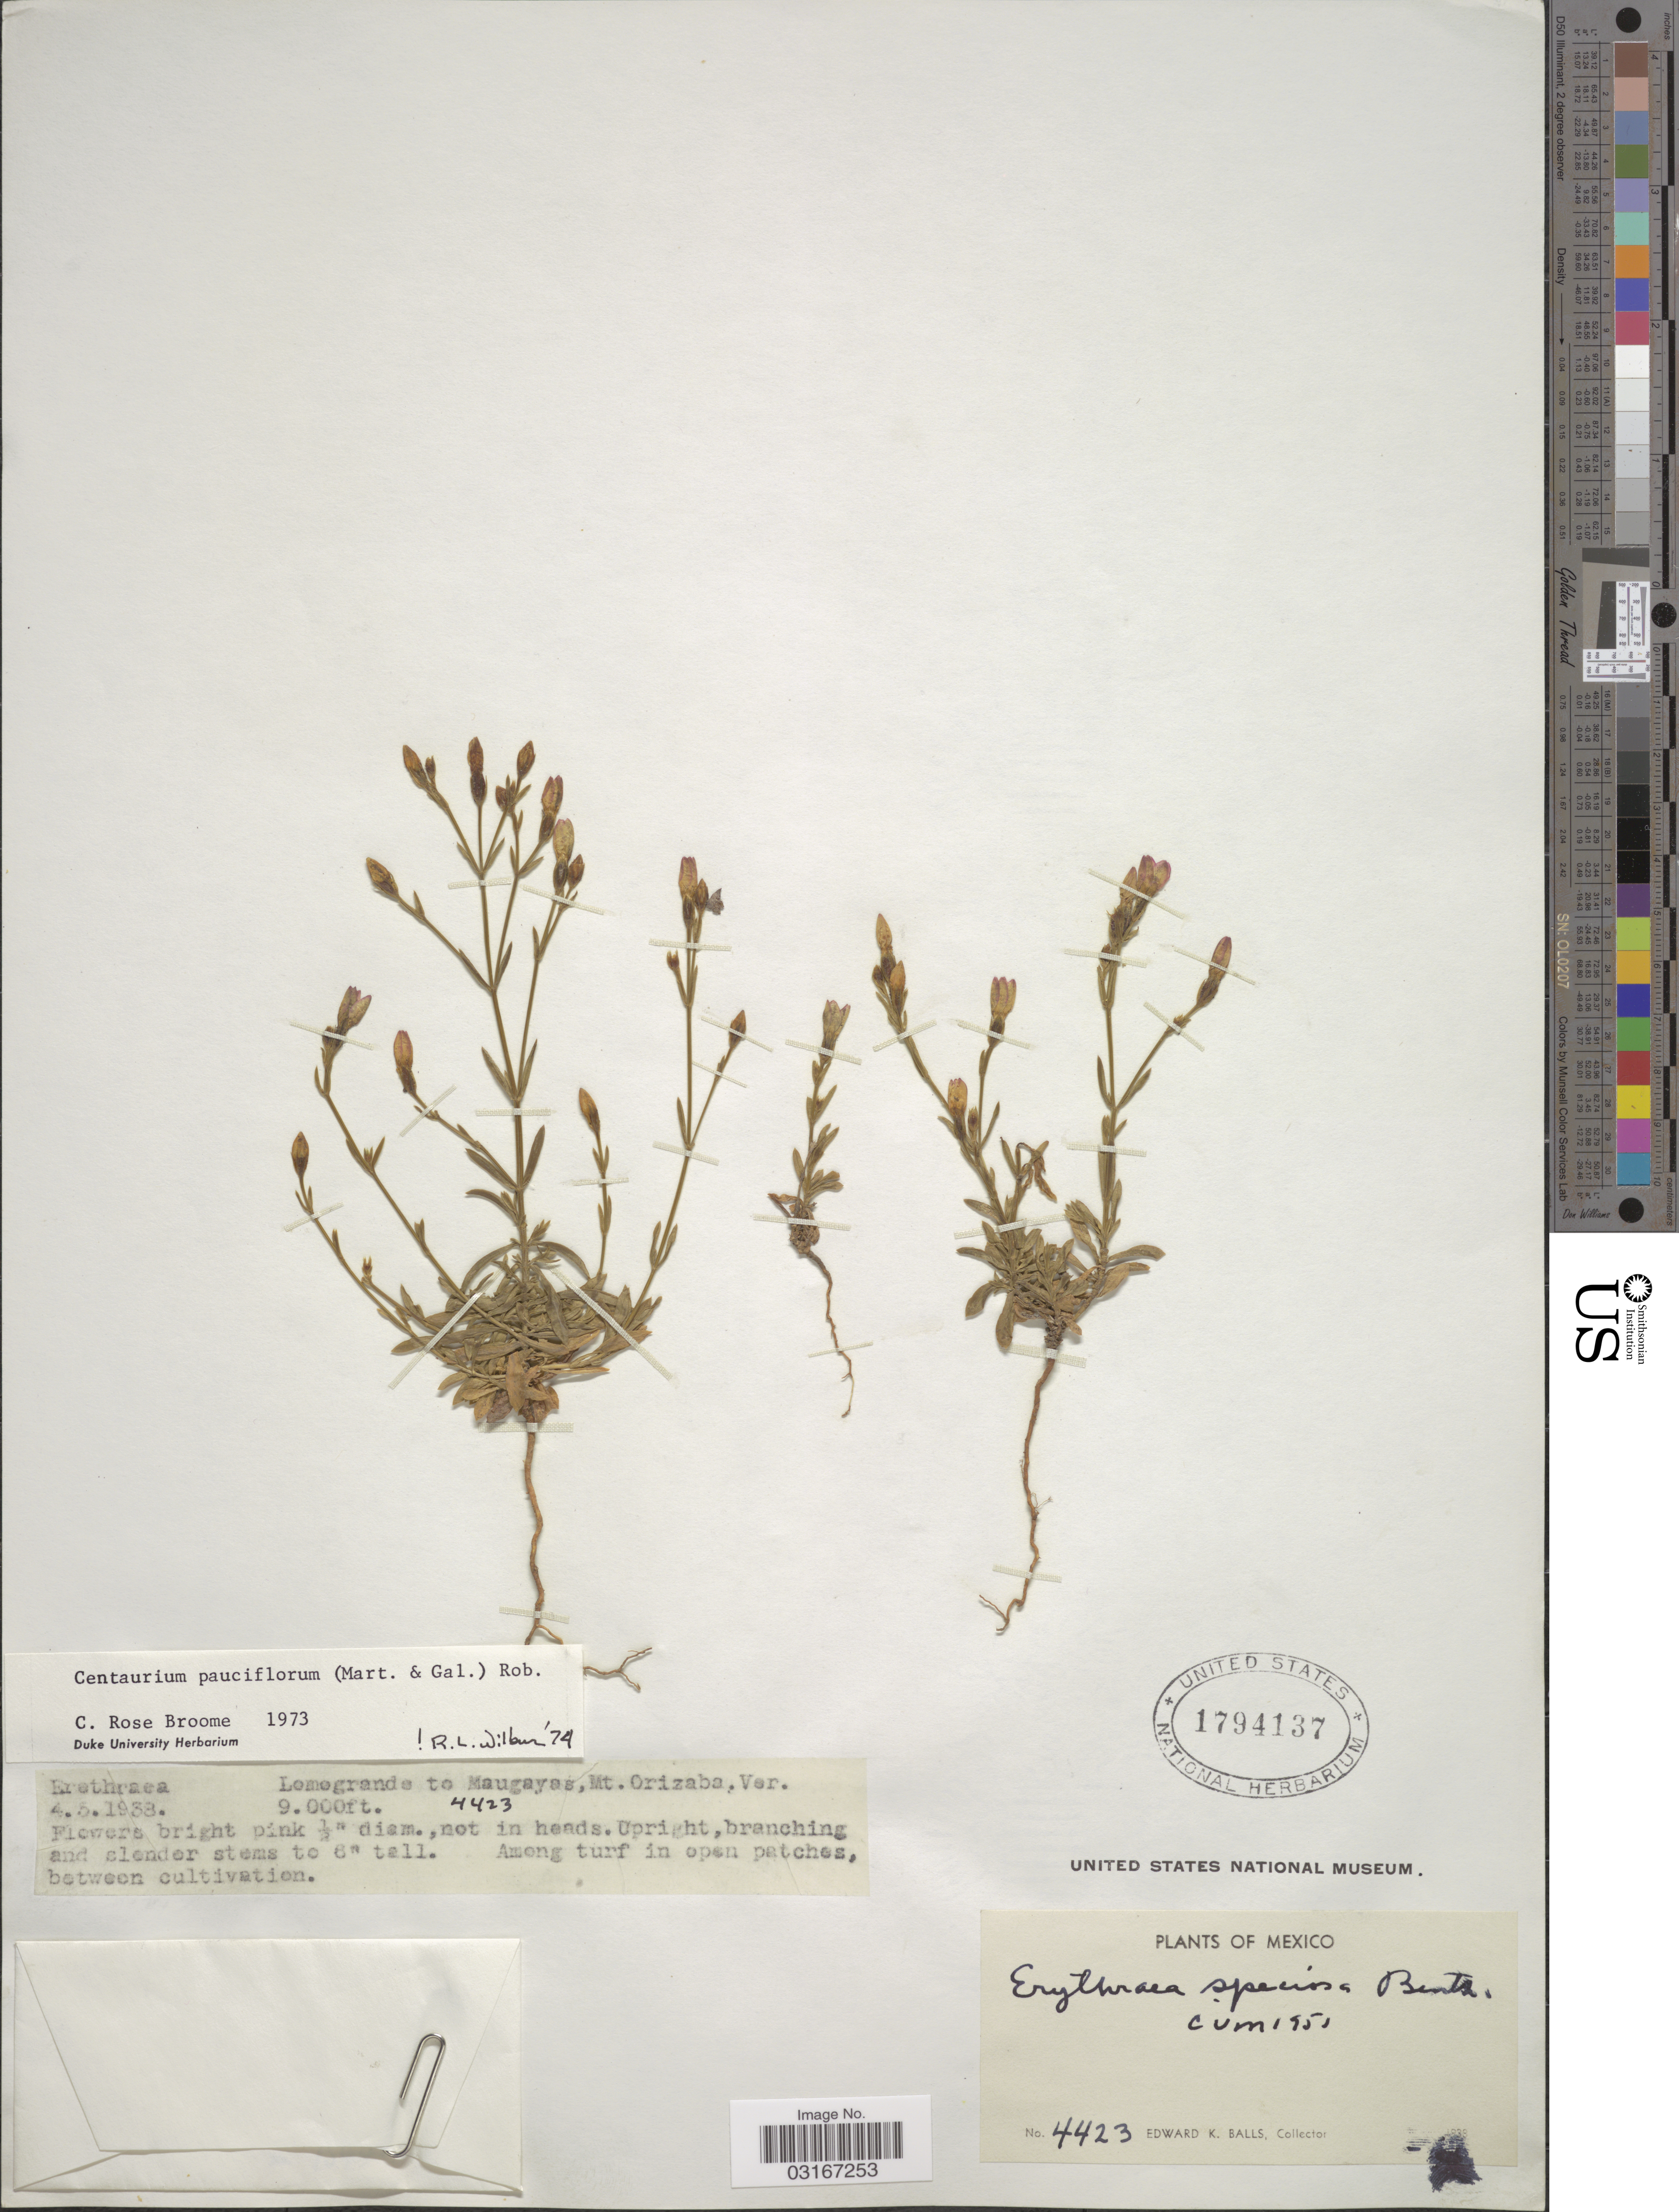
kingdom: Plantae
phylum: Tracheophyta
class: Magnoliopsida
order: Gentianales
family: Gentianaceae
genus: Centaurium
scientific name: Centaurium pauciflorum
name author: (M. Martens & Galeotti) B.L. Rob.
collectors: E. K. Balls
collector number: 4423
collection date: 1938-03-04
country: Mexico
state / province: Veracruz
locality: Lomogrands to Maugayas, Mt. Orizaba, Ver.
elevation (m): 2743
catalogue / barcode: US 1794137